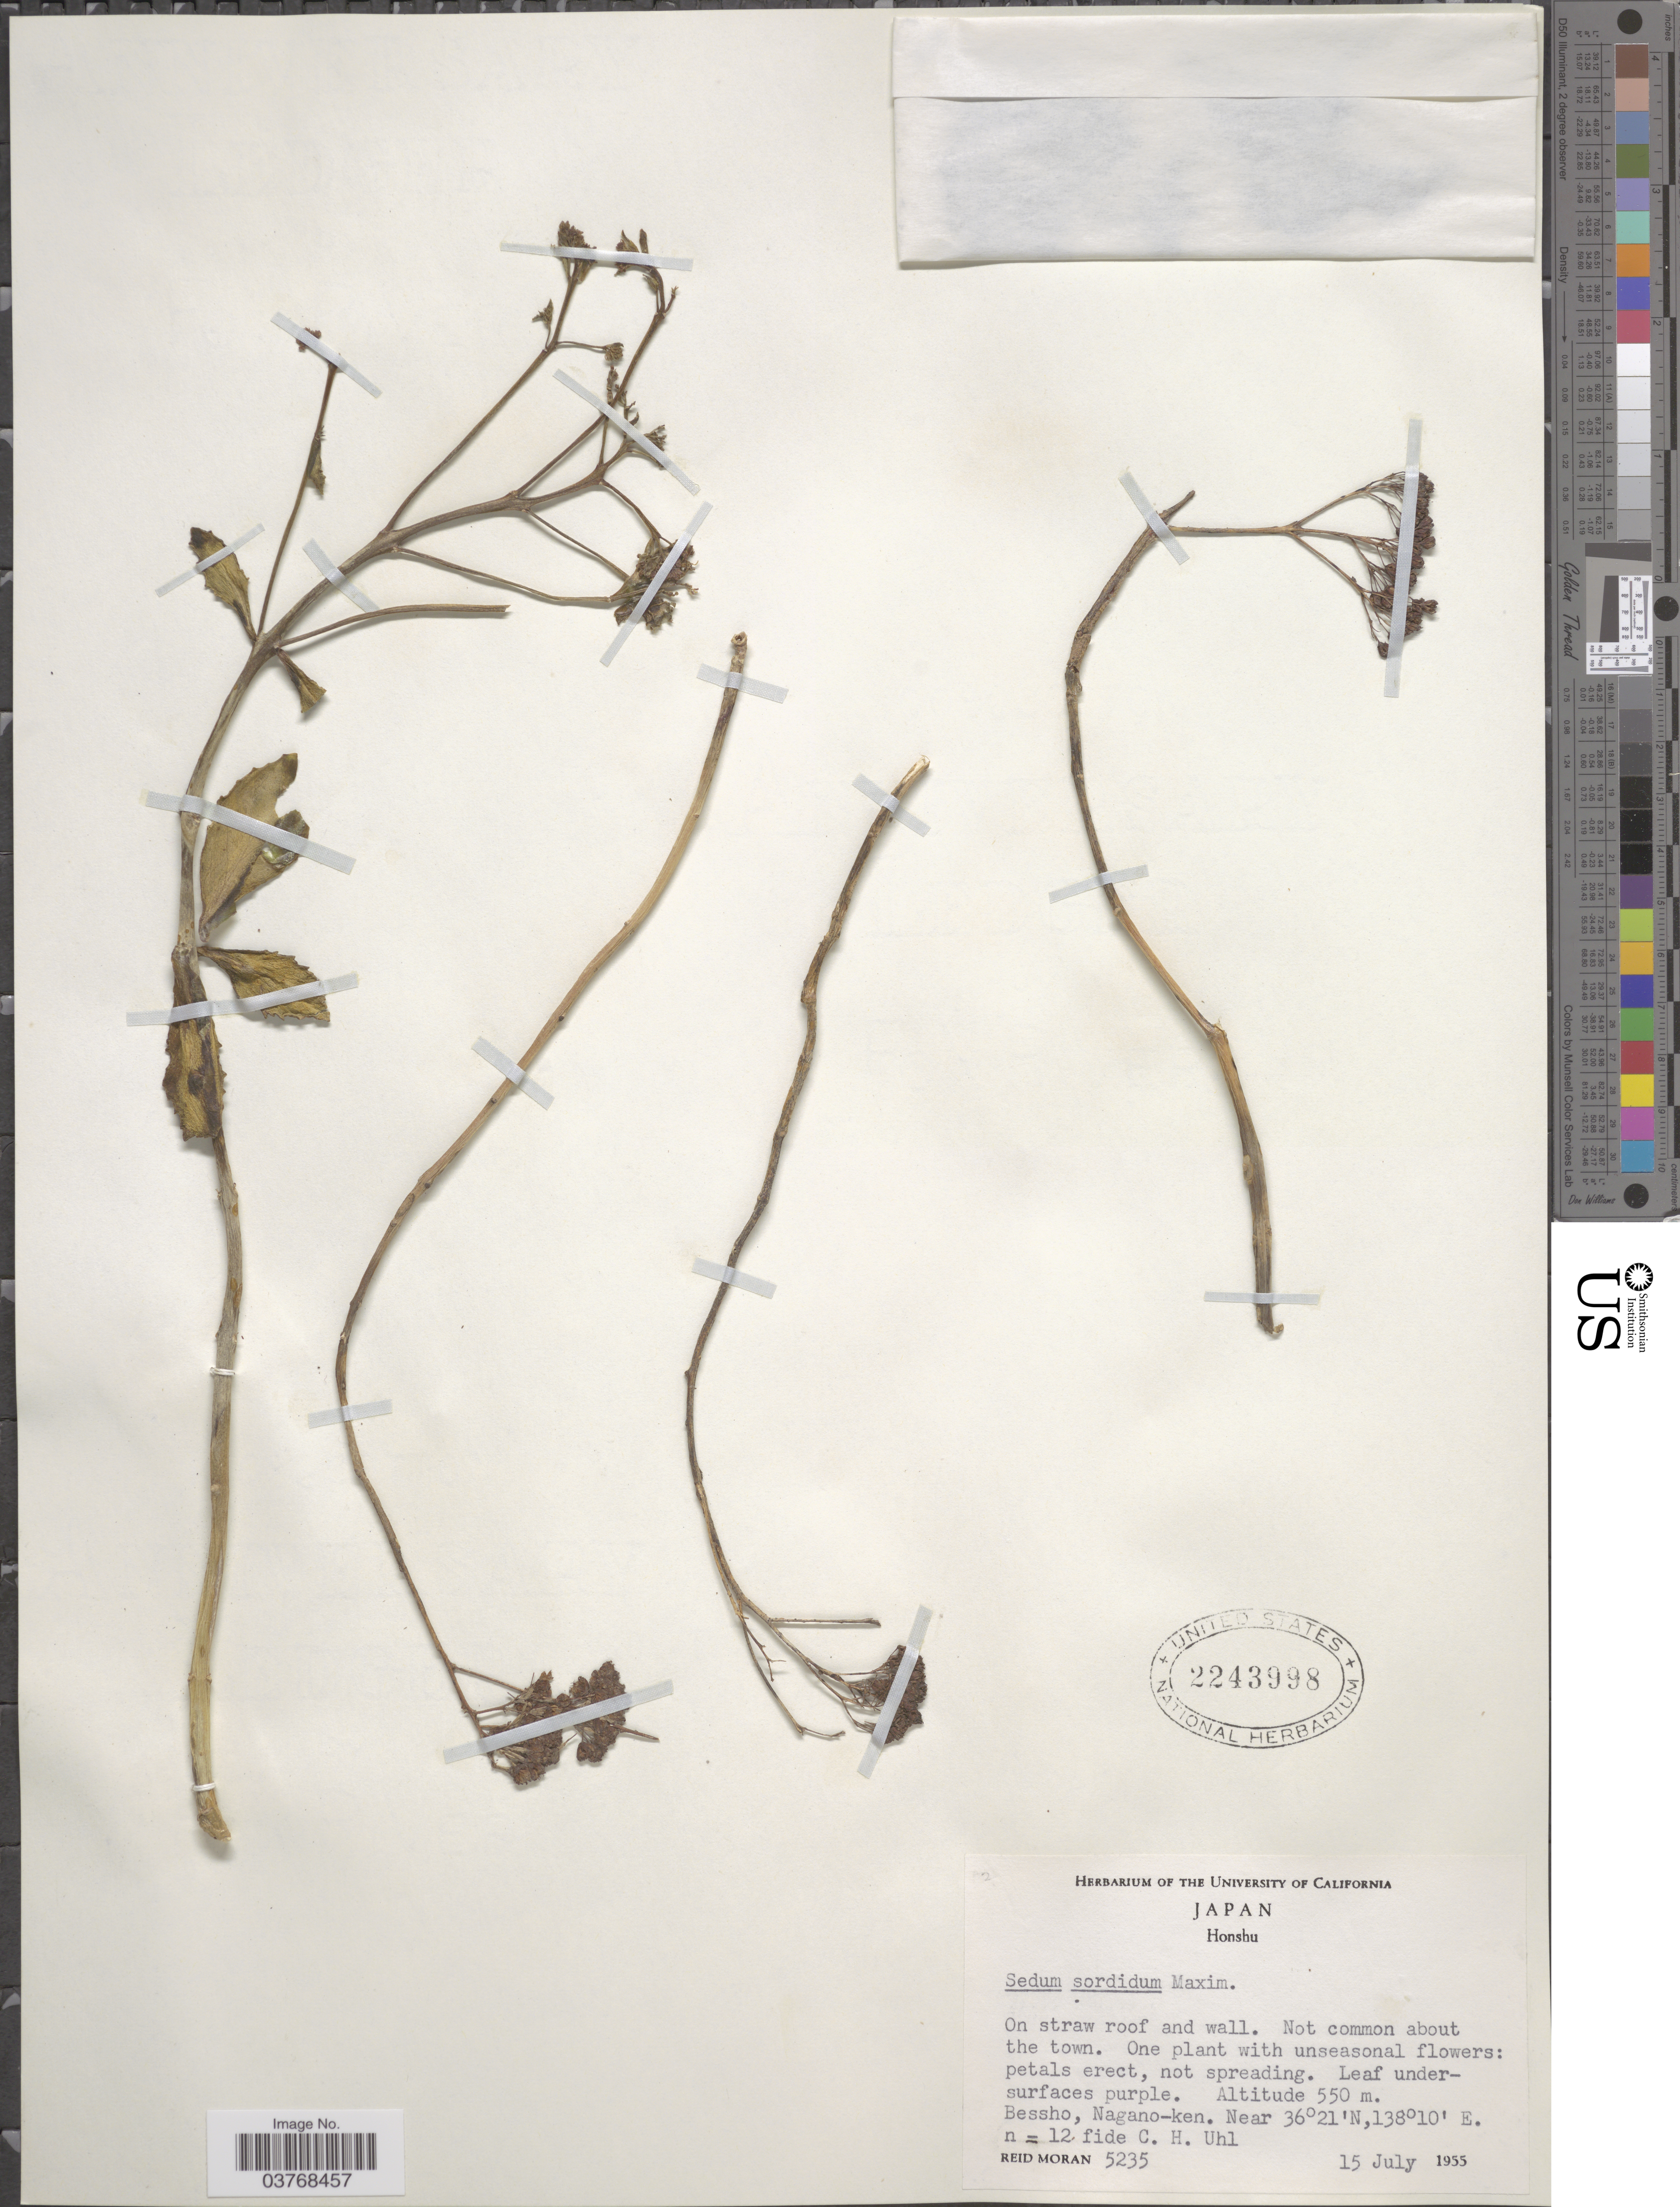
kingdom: Plantae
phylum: Tracheophyta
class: Magnoliopsida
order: Saxifragales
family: Crassulaceae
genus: Hylotelephium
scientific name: Hylotelephium sordidum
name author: (Maxim.) H. Ohba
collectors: R. Moran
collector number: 5235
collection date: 1955-07-15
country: Japan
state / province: Nagano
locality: Honshu. Bessho, Nagano-ken.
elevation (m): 550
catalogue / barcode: US 2243998